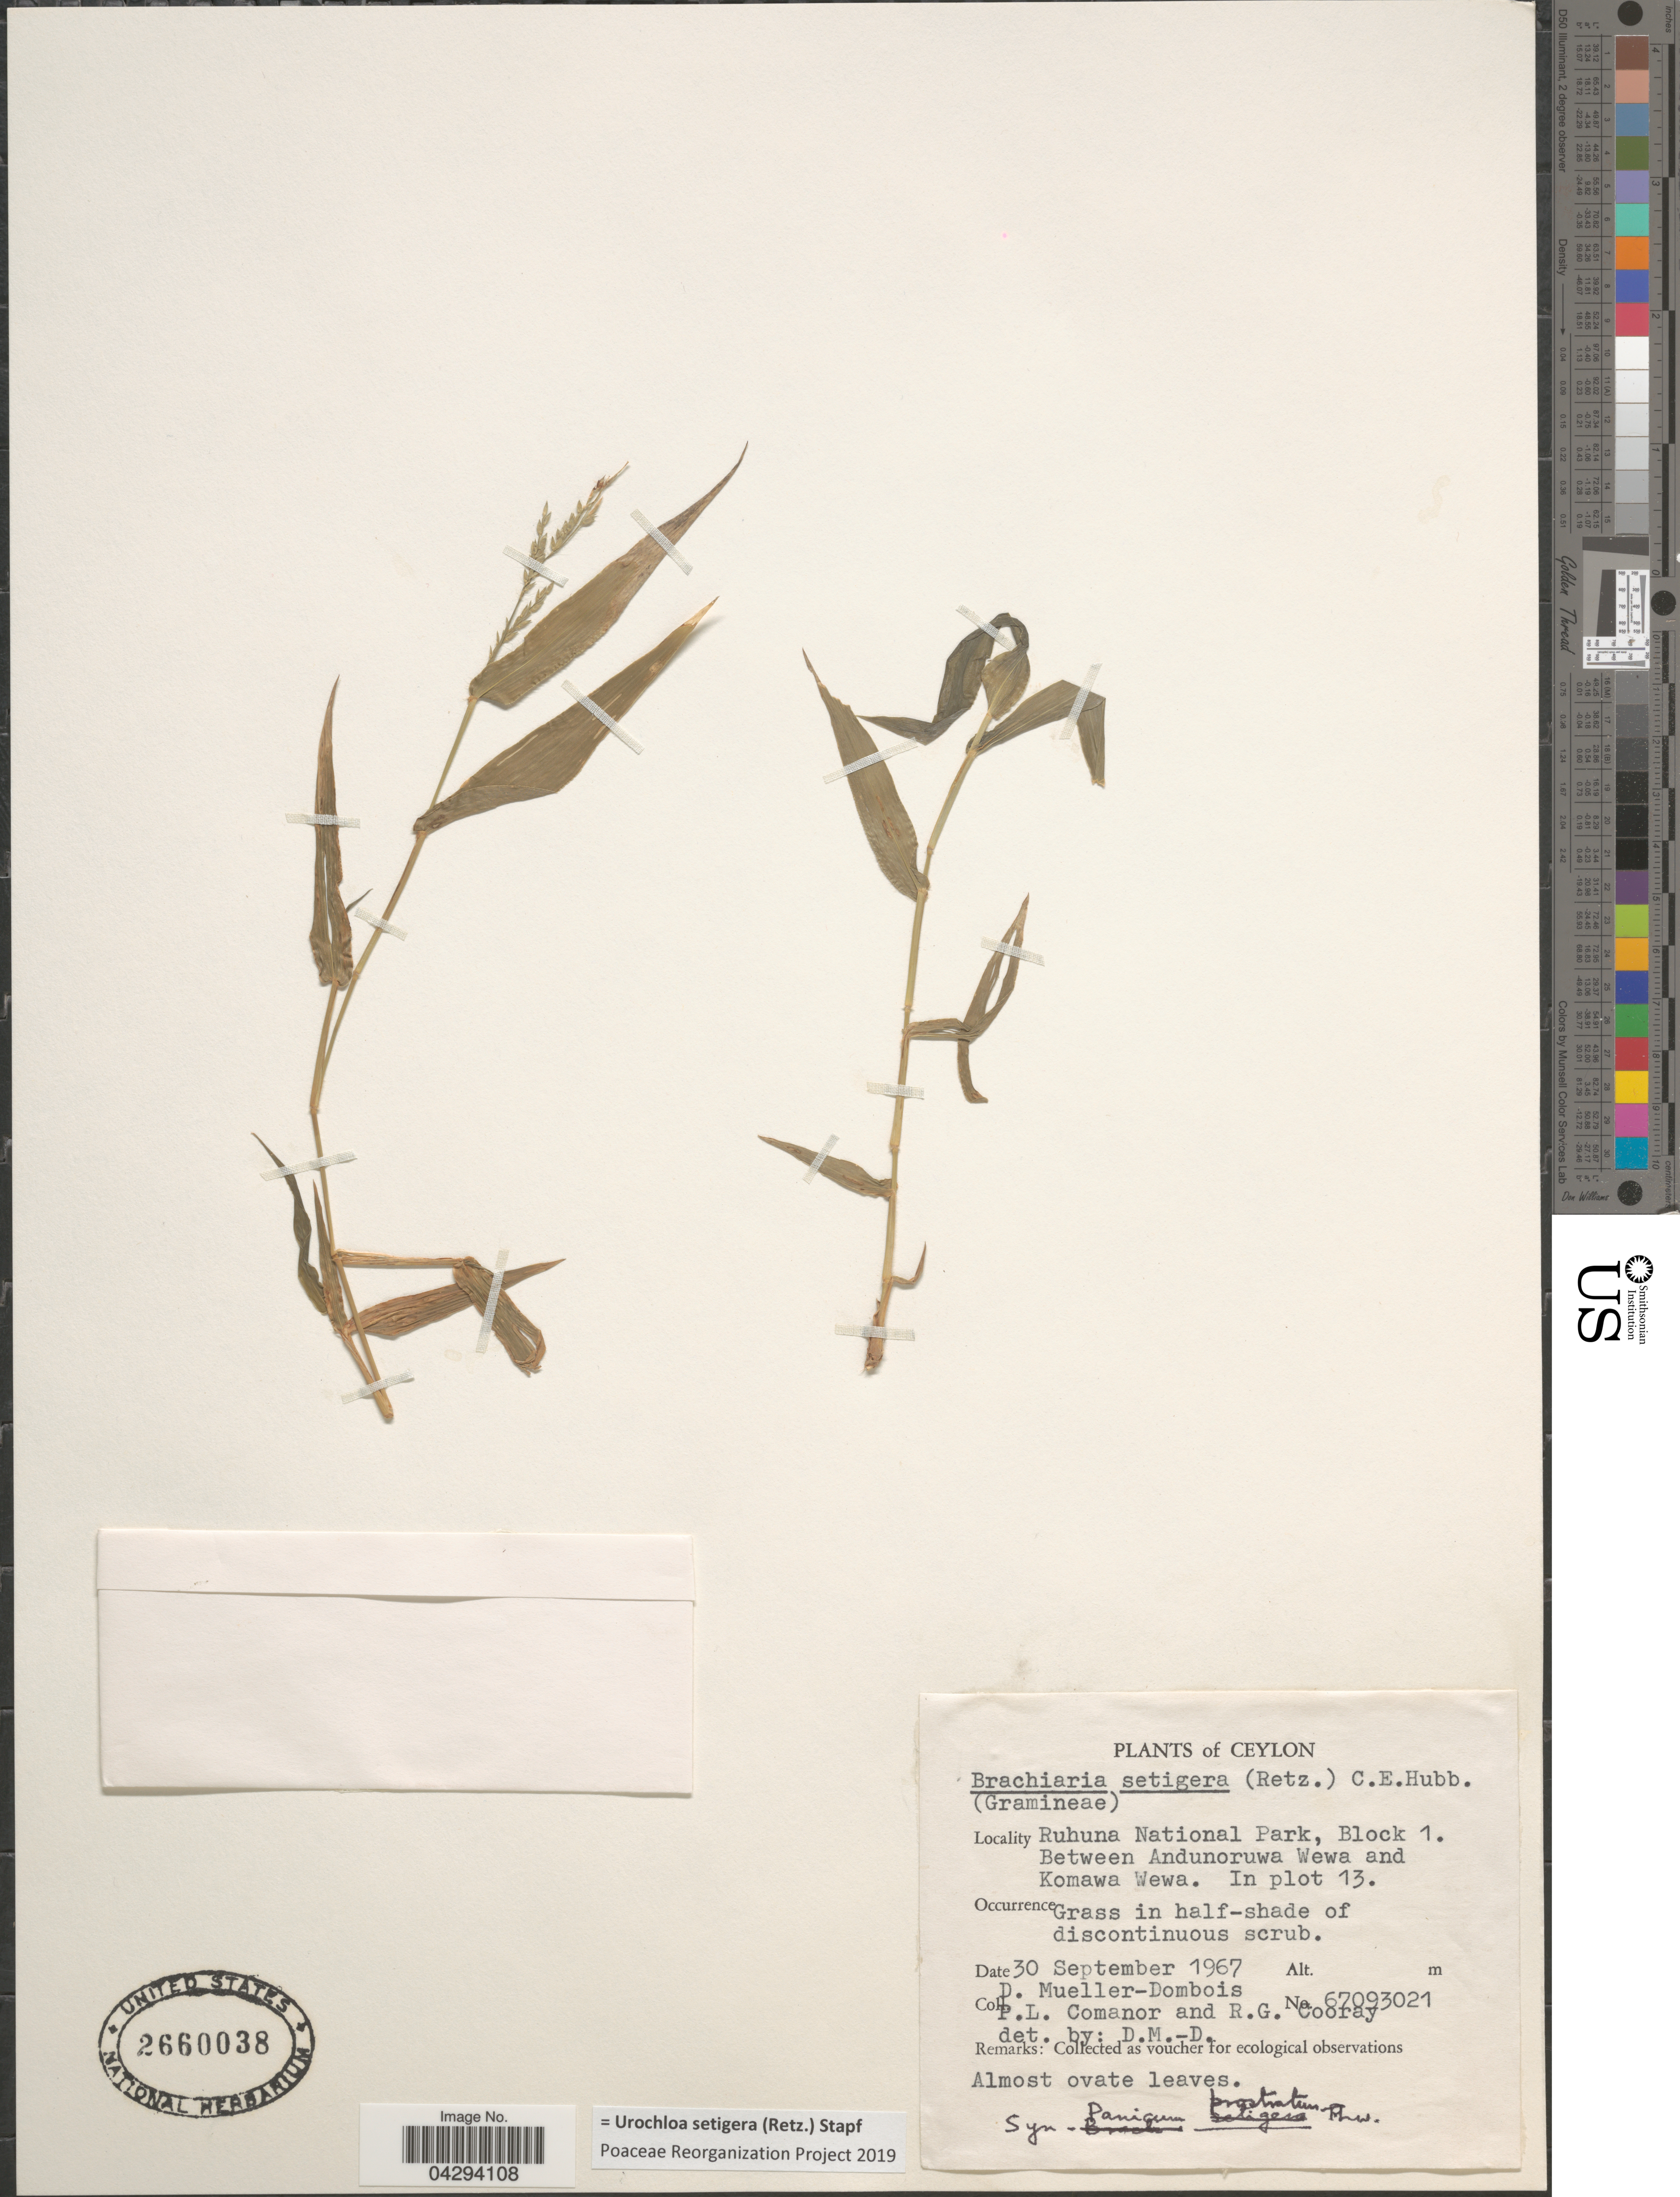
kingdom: Plantae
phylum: Tracheophyta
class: Liliopsida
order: Poales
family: Poaceae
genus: Urochloa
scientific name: Urochloa setigera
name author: (Retz.) Stapf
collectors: D. Mueller-Dombois, P. Comanor & R. Cooray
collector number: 67093021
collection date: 1967-09-30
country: Sri Lanka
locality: Ceylon. Ruhuna National Park, Block 1. Between Andunoruwa Wewa and Komawa Wewa. In plot 13.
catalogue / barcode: US 2660038